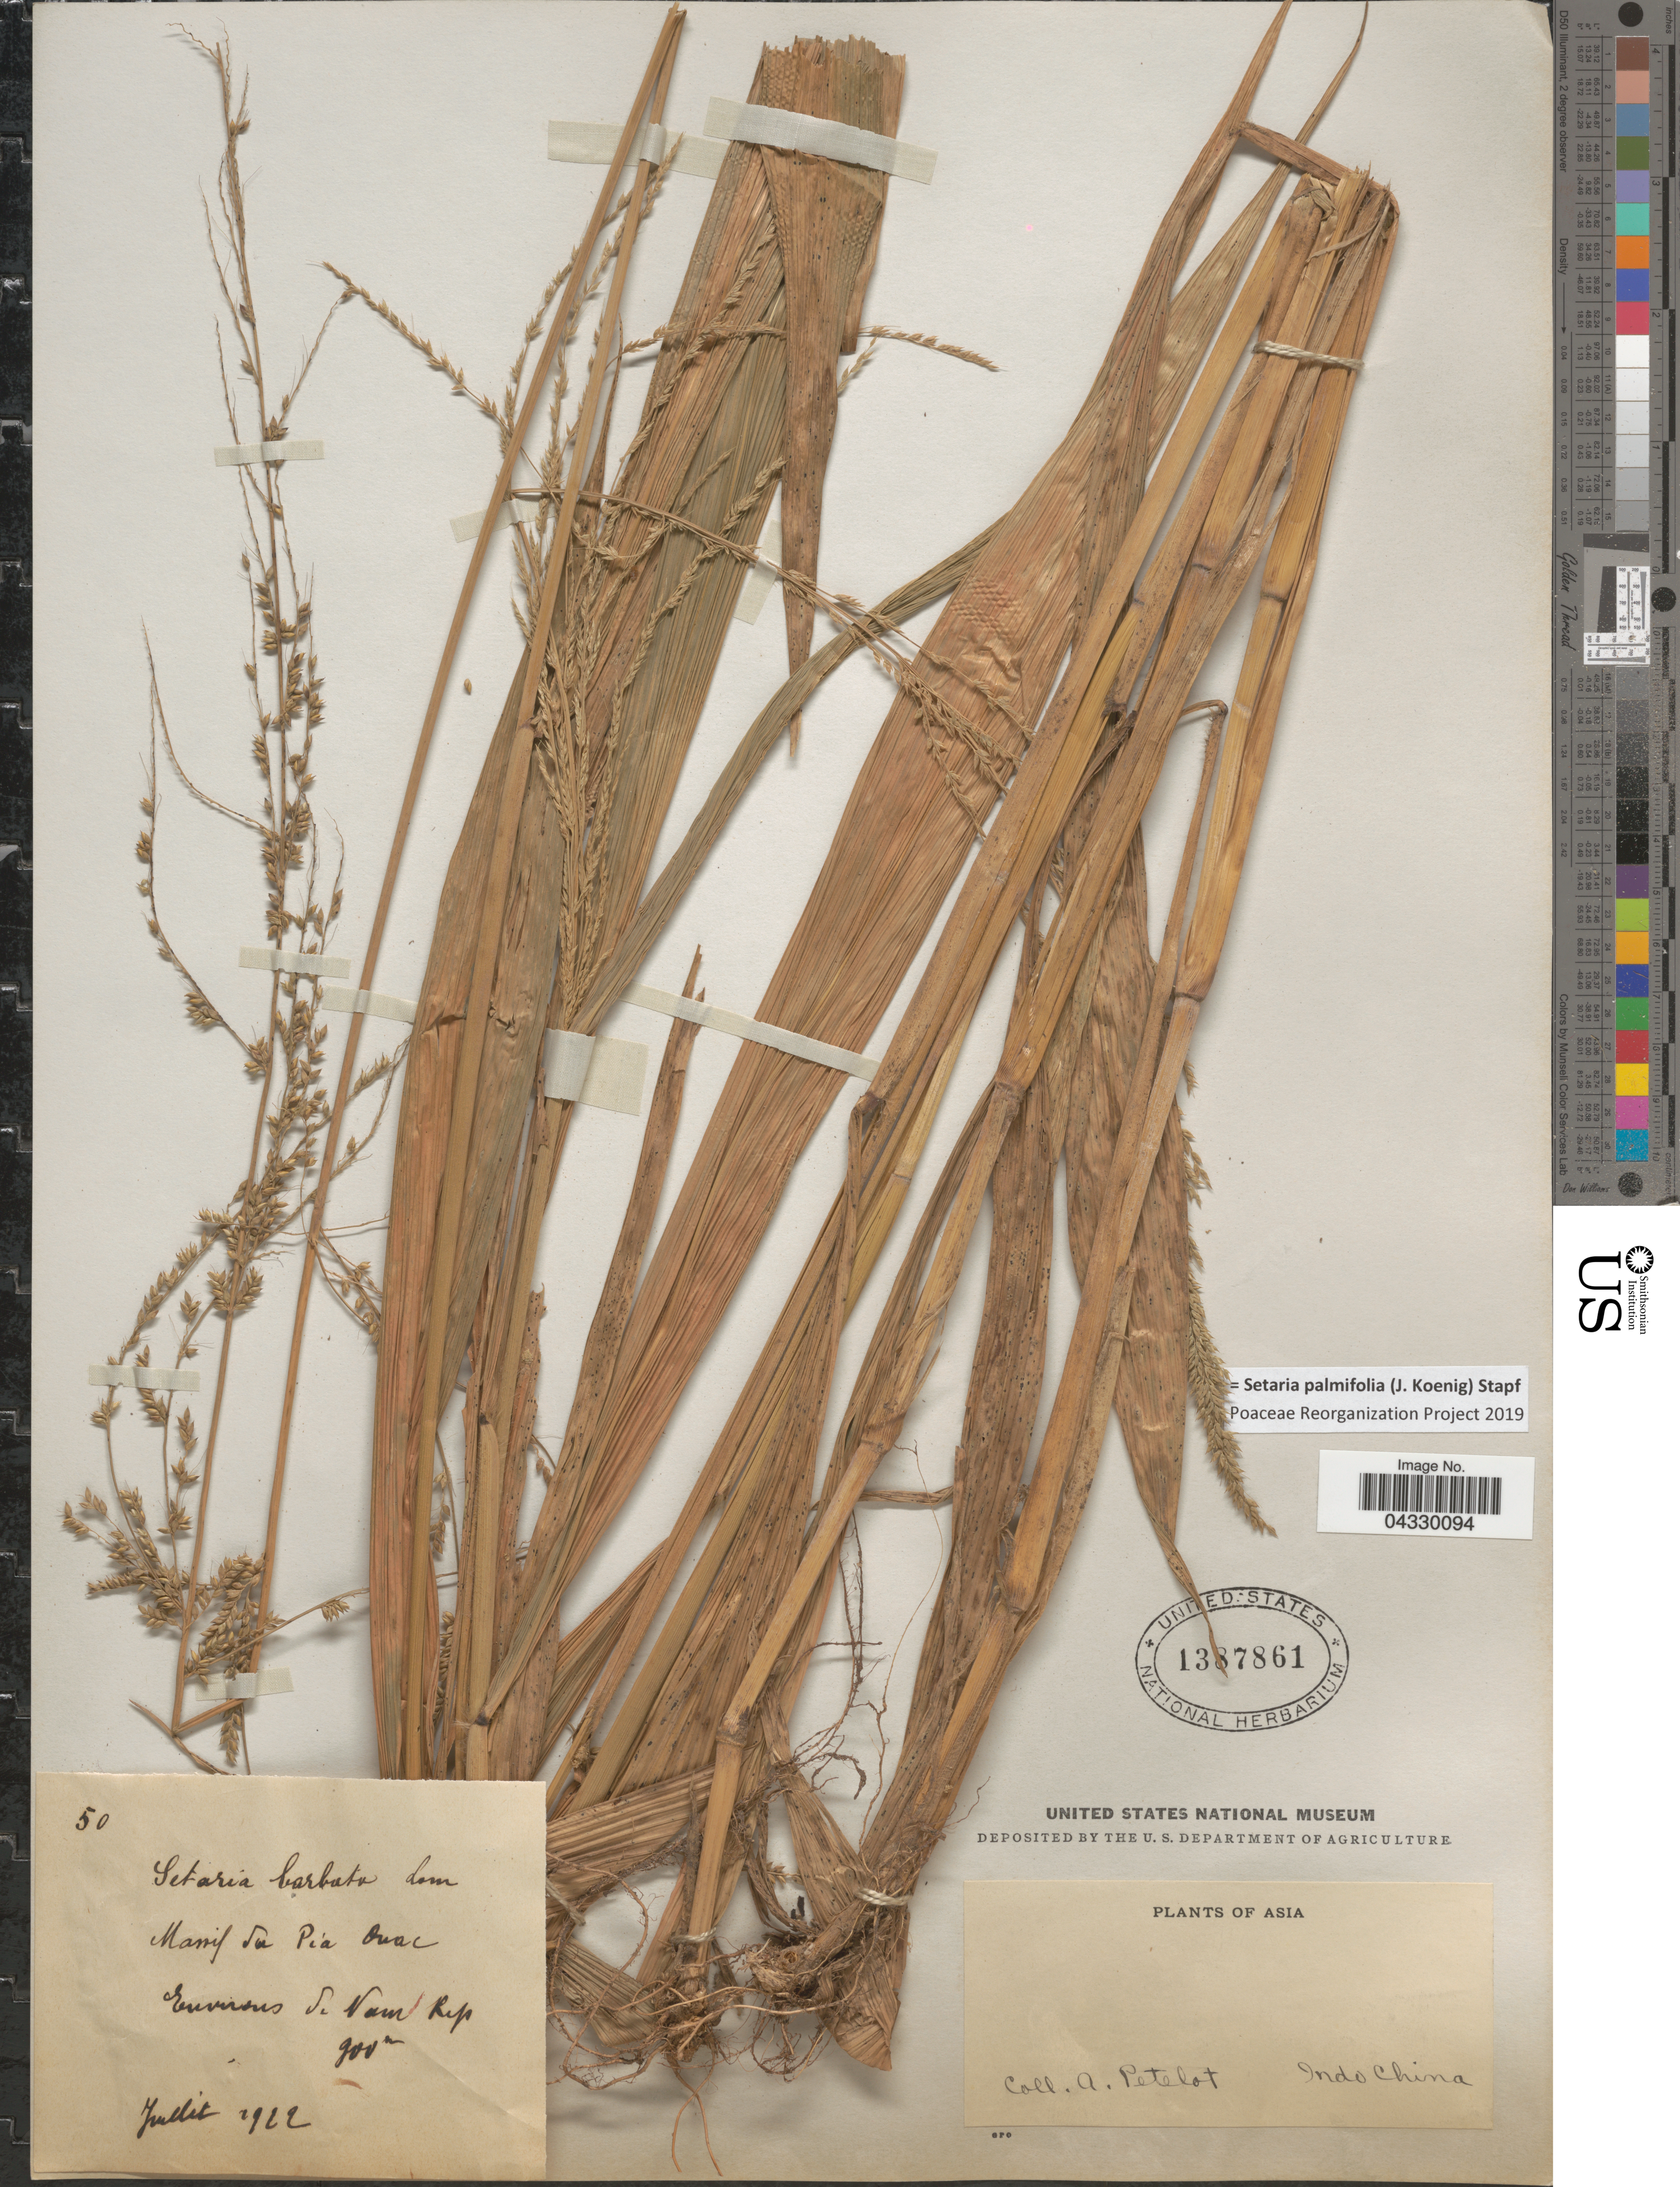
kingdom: Plantae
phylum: Tracheophyta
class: Liliopsida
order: Poales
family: Poaceae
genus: Setaria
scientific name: Setaria palmifolia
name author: (J. Koenig) Stapf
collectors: A. Petelot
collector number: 50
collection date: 1922-07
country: Vietnam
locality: Massif du Pia Ouac. Environs de Nam Rep. Indo China. Asia.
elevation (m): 900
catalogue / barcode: US 1387861